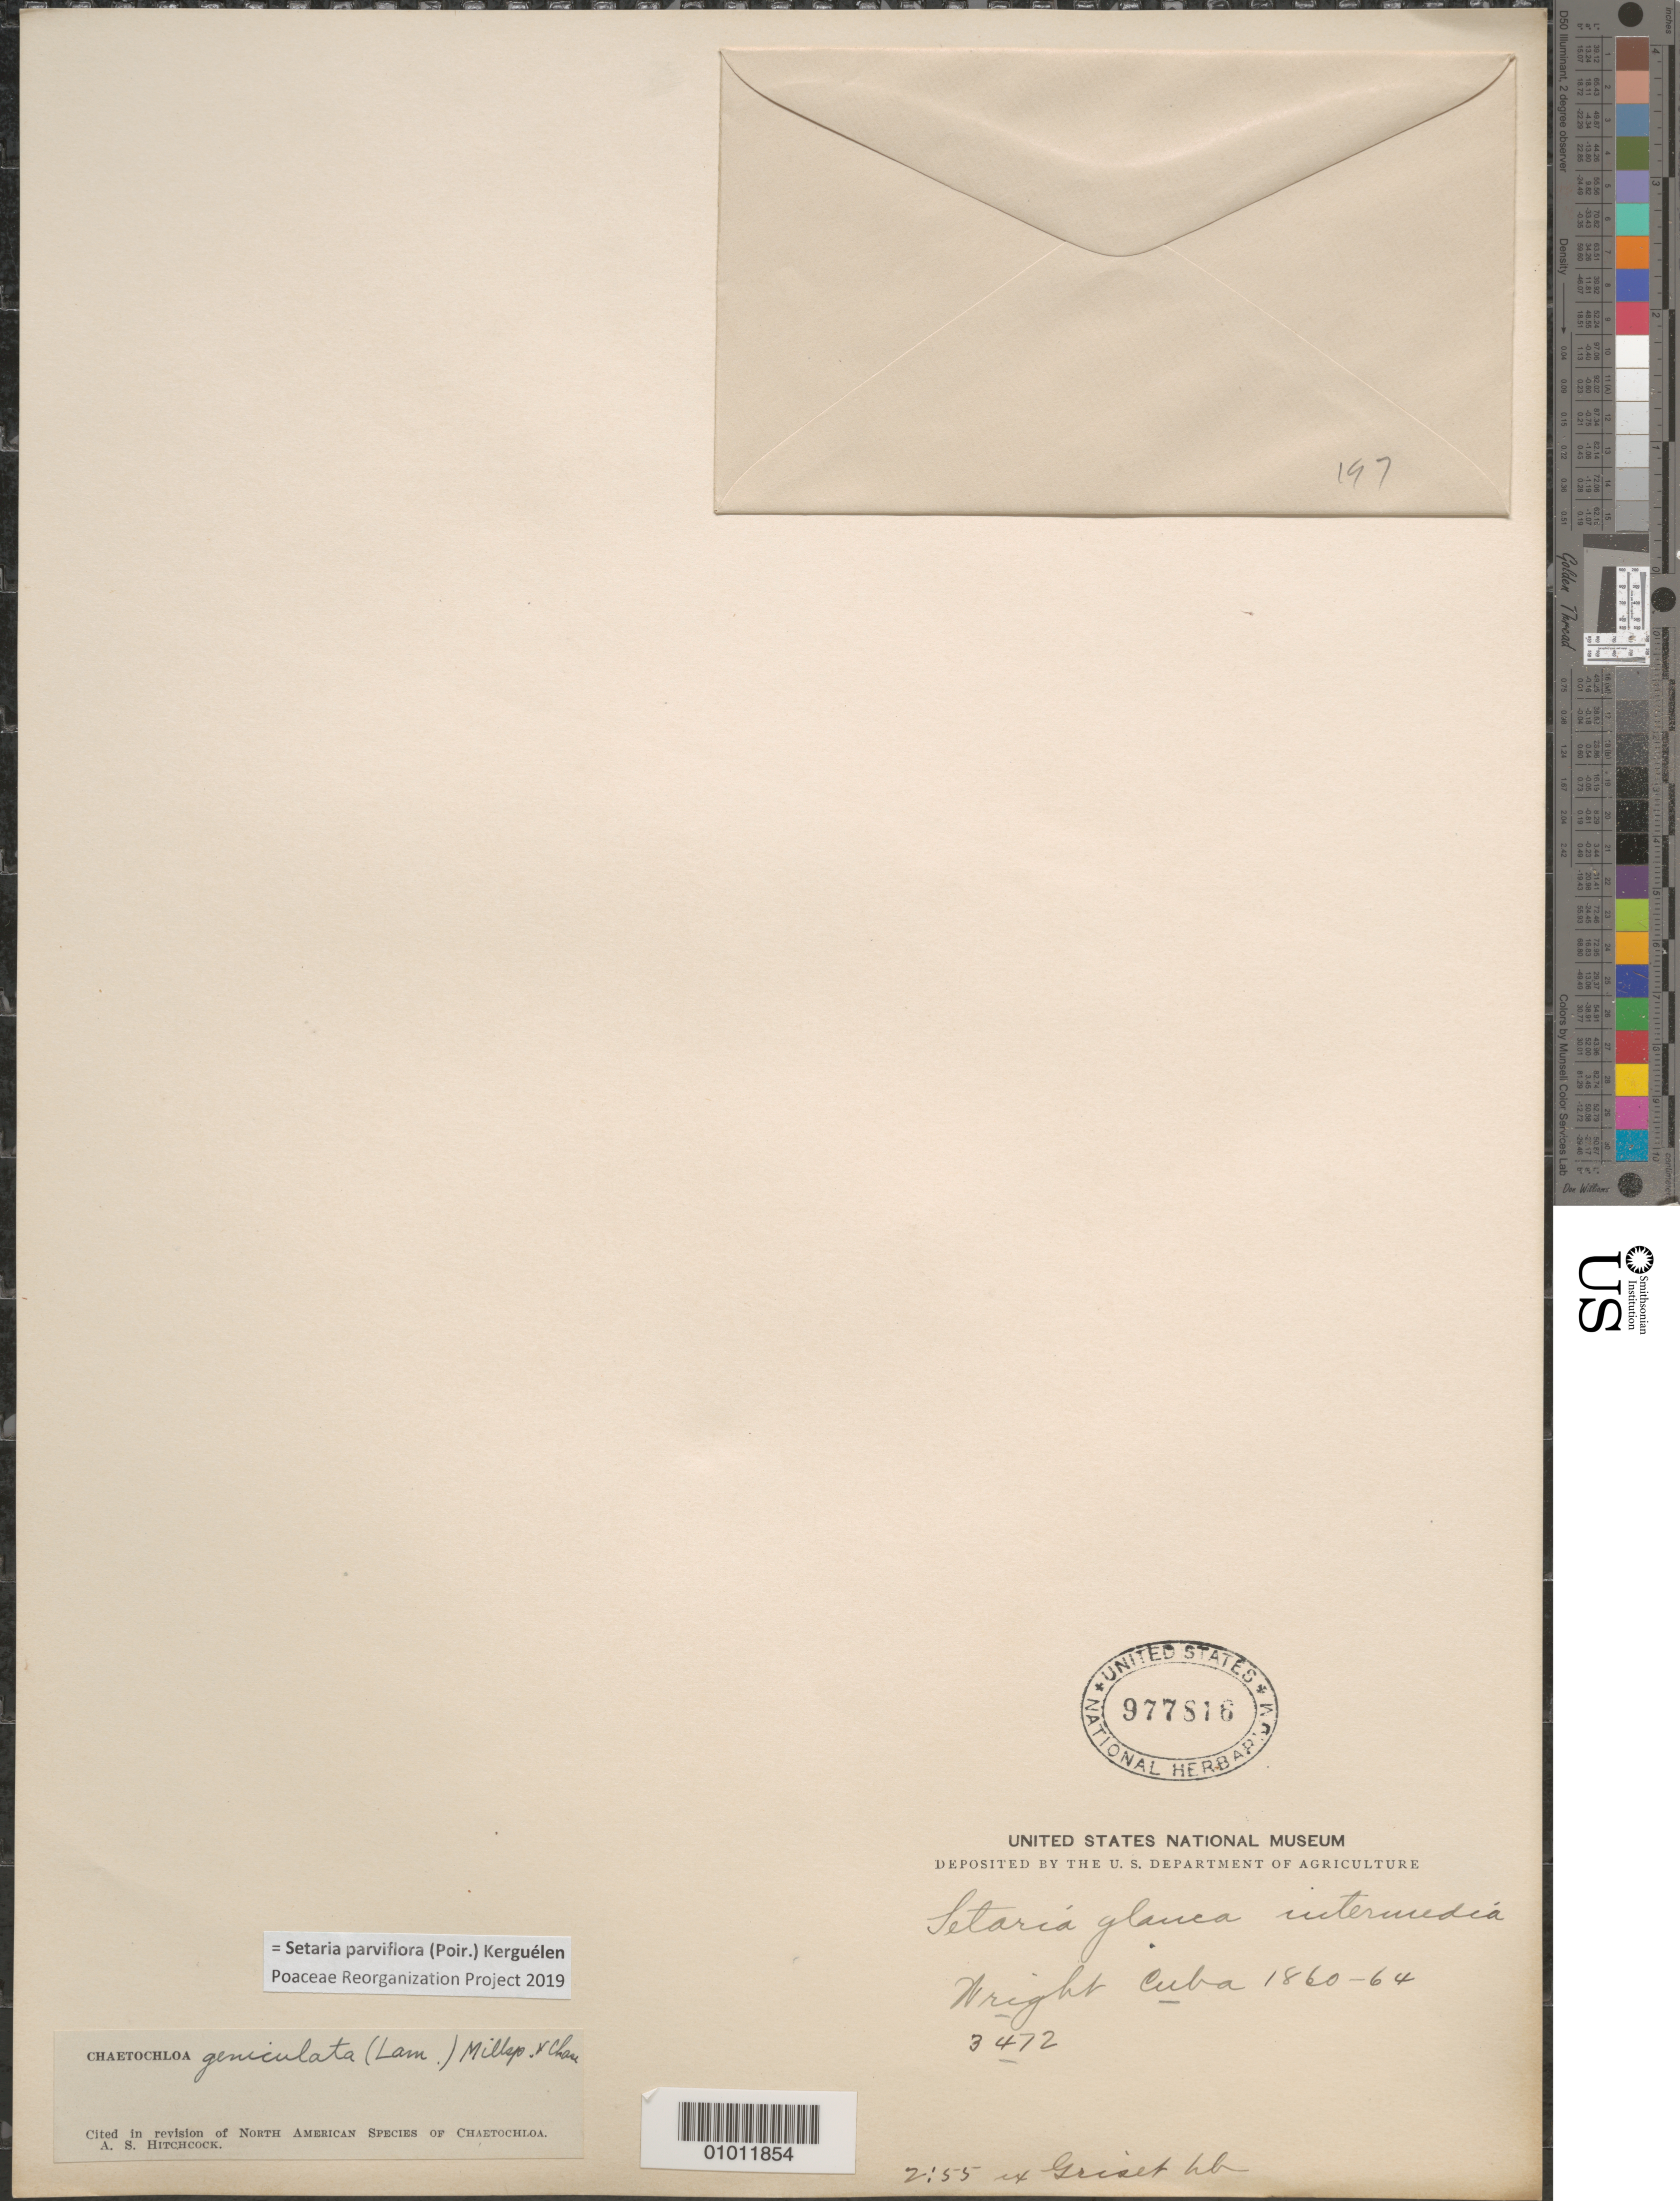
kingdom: Plantae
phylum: Tracheophyta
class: Liliopsida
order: Poales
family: Poaceae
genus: Setaria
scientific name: Setaria parviflora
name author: (Poir.) Kerguélen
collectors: C. Wright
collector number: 3472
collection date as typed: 1860 to 1864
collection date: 1860/1864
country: Cuba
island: Cuba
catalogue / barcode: US 977816